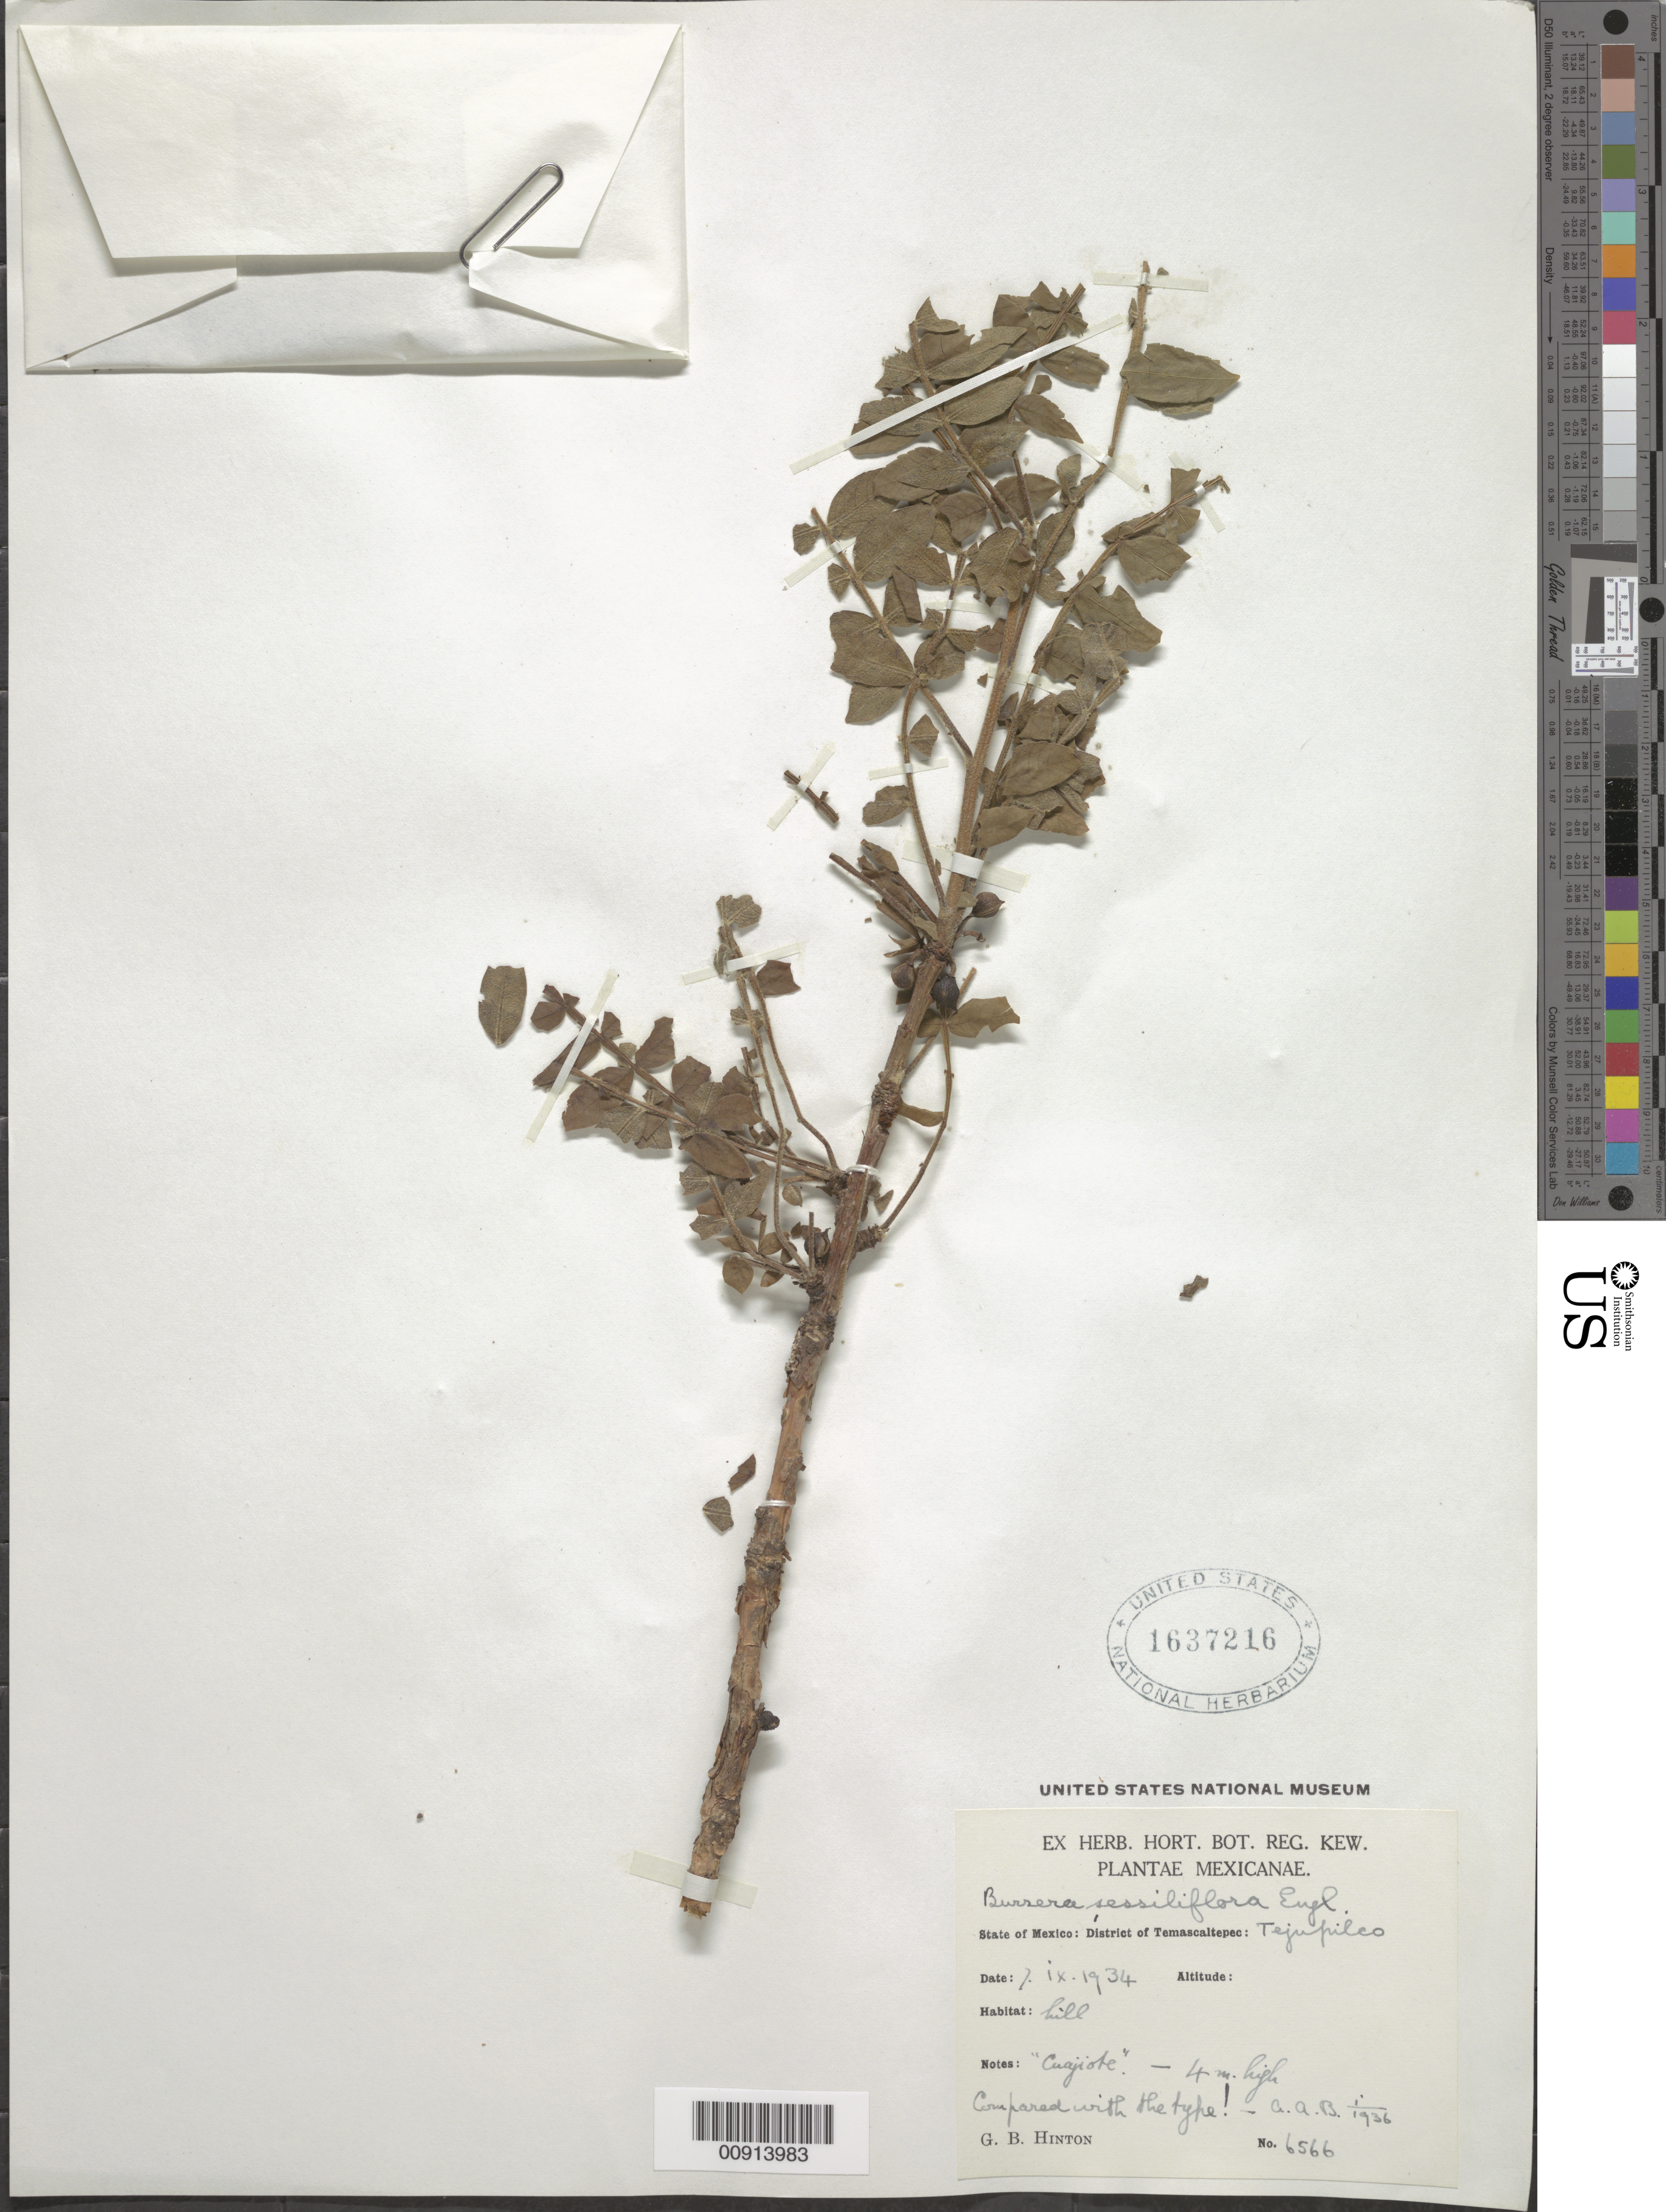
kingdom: Plantae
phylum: Tracheophyta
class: Magnoliopsida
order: Sapindales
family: Burseraceae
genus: Bursera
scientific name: Bursera sessiliflora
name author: Engl.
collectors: G. B. Hinton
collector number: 6566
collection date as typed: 07 Sep 1934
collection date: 1934-09-07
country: Mexico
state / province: México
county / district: Temascaltepec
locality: State of Mexico: District of Temascaltepec: Tejupilco.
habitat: Hill.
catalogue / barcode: US 1637216